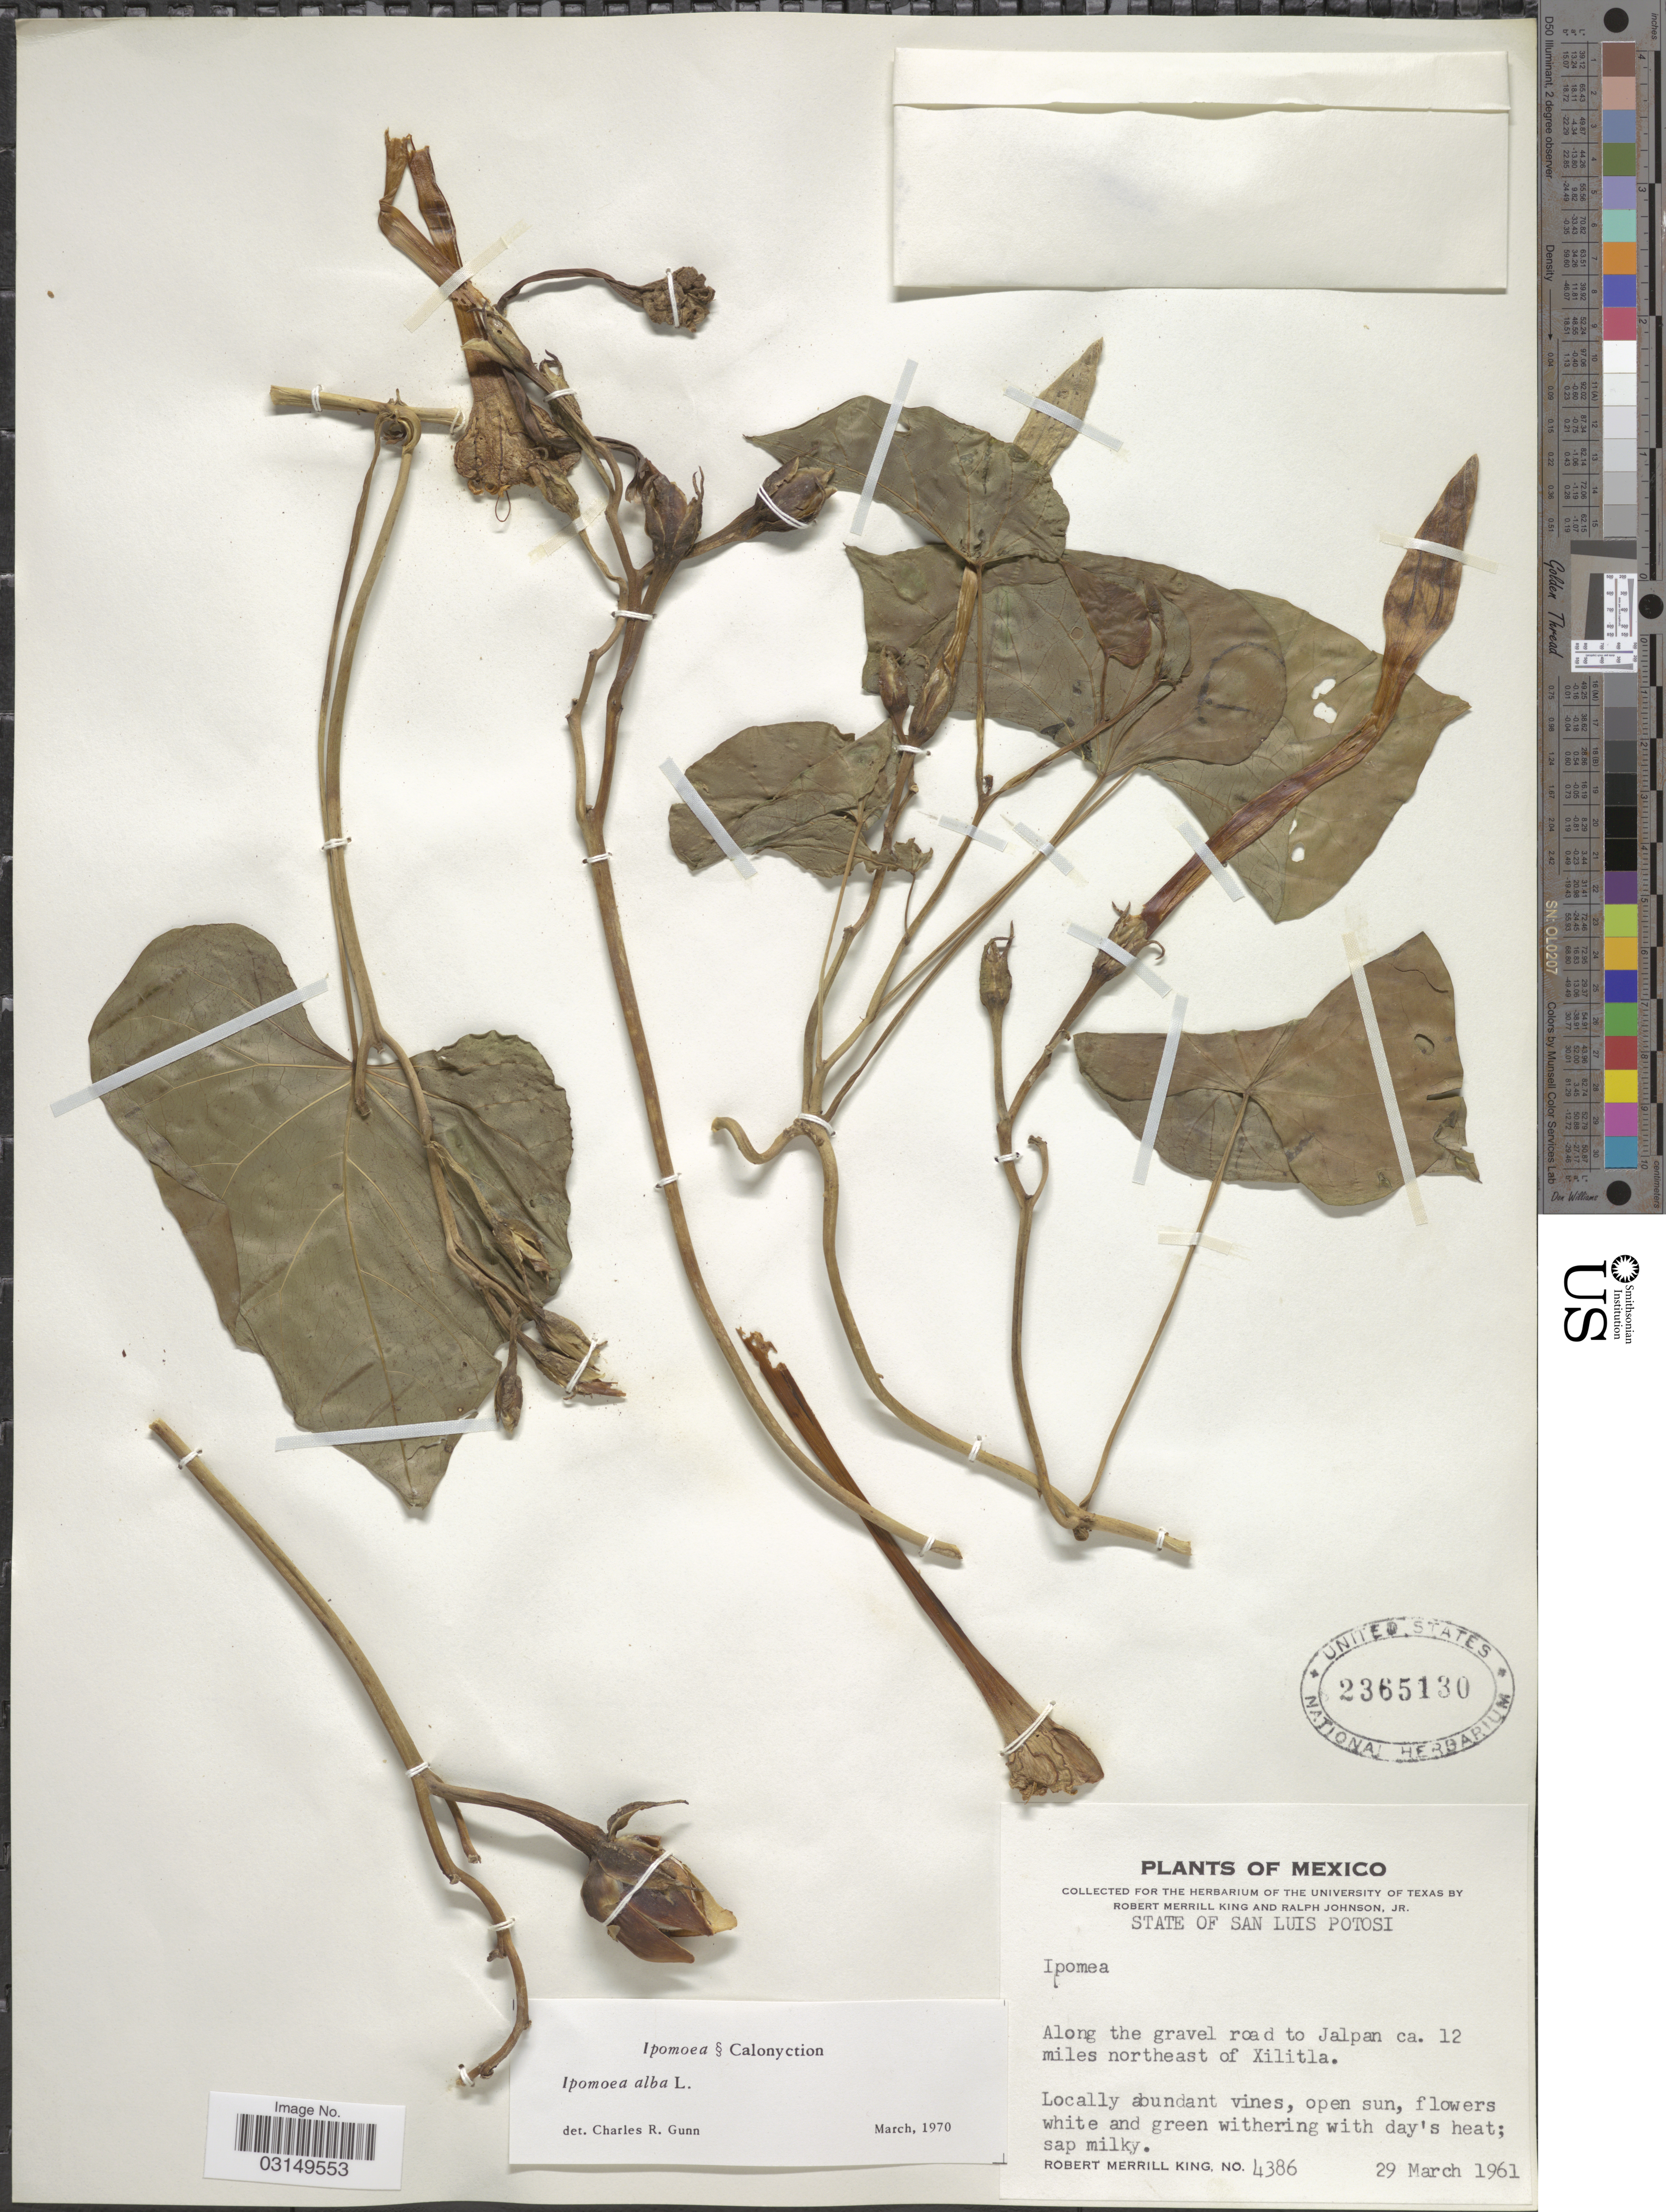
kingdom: Plantae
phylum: Tracheophyta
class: Magnoliopsida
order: Solanales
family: Convolvulaceae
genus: Ipomoea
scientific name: Ipomoea alba L.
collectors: R. M. King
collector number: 4386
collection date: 1961-03-29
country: Mexico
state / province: San Luis Potosí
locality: Along the gravel road to Jalpan ca. 12 miles northeast of Xilitla.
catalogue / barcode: US 2365130